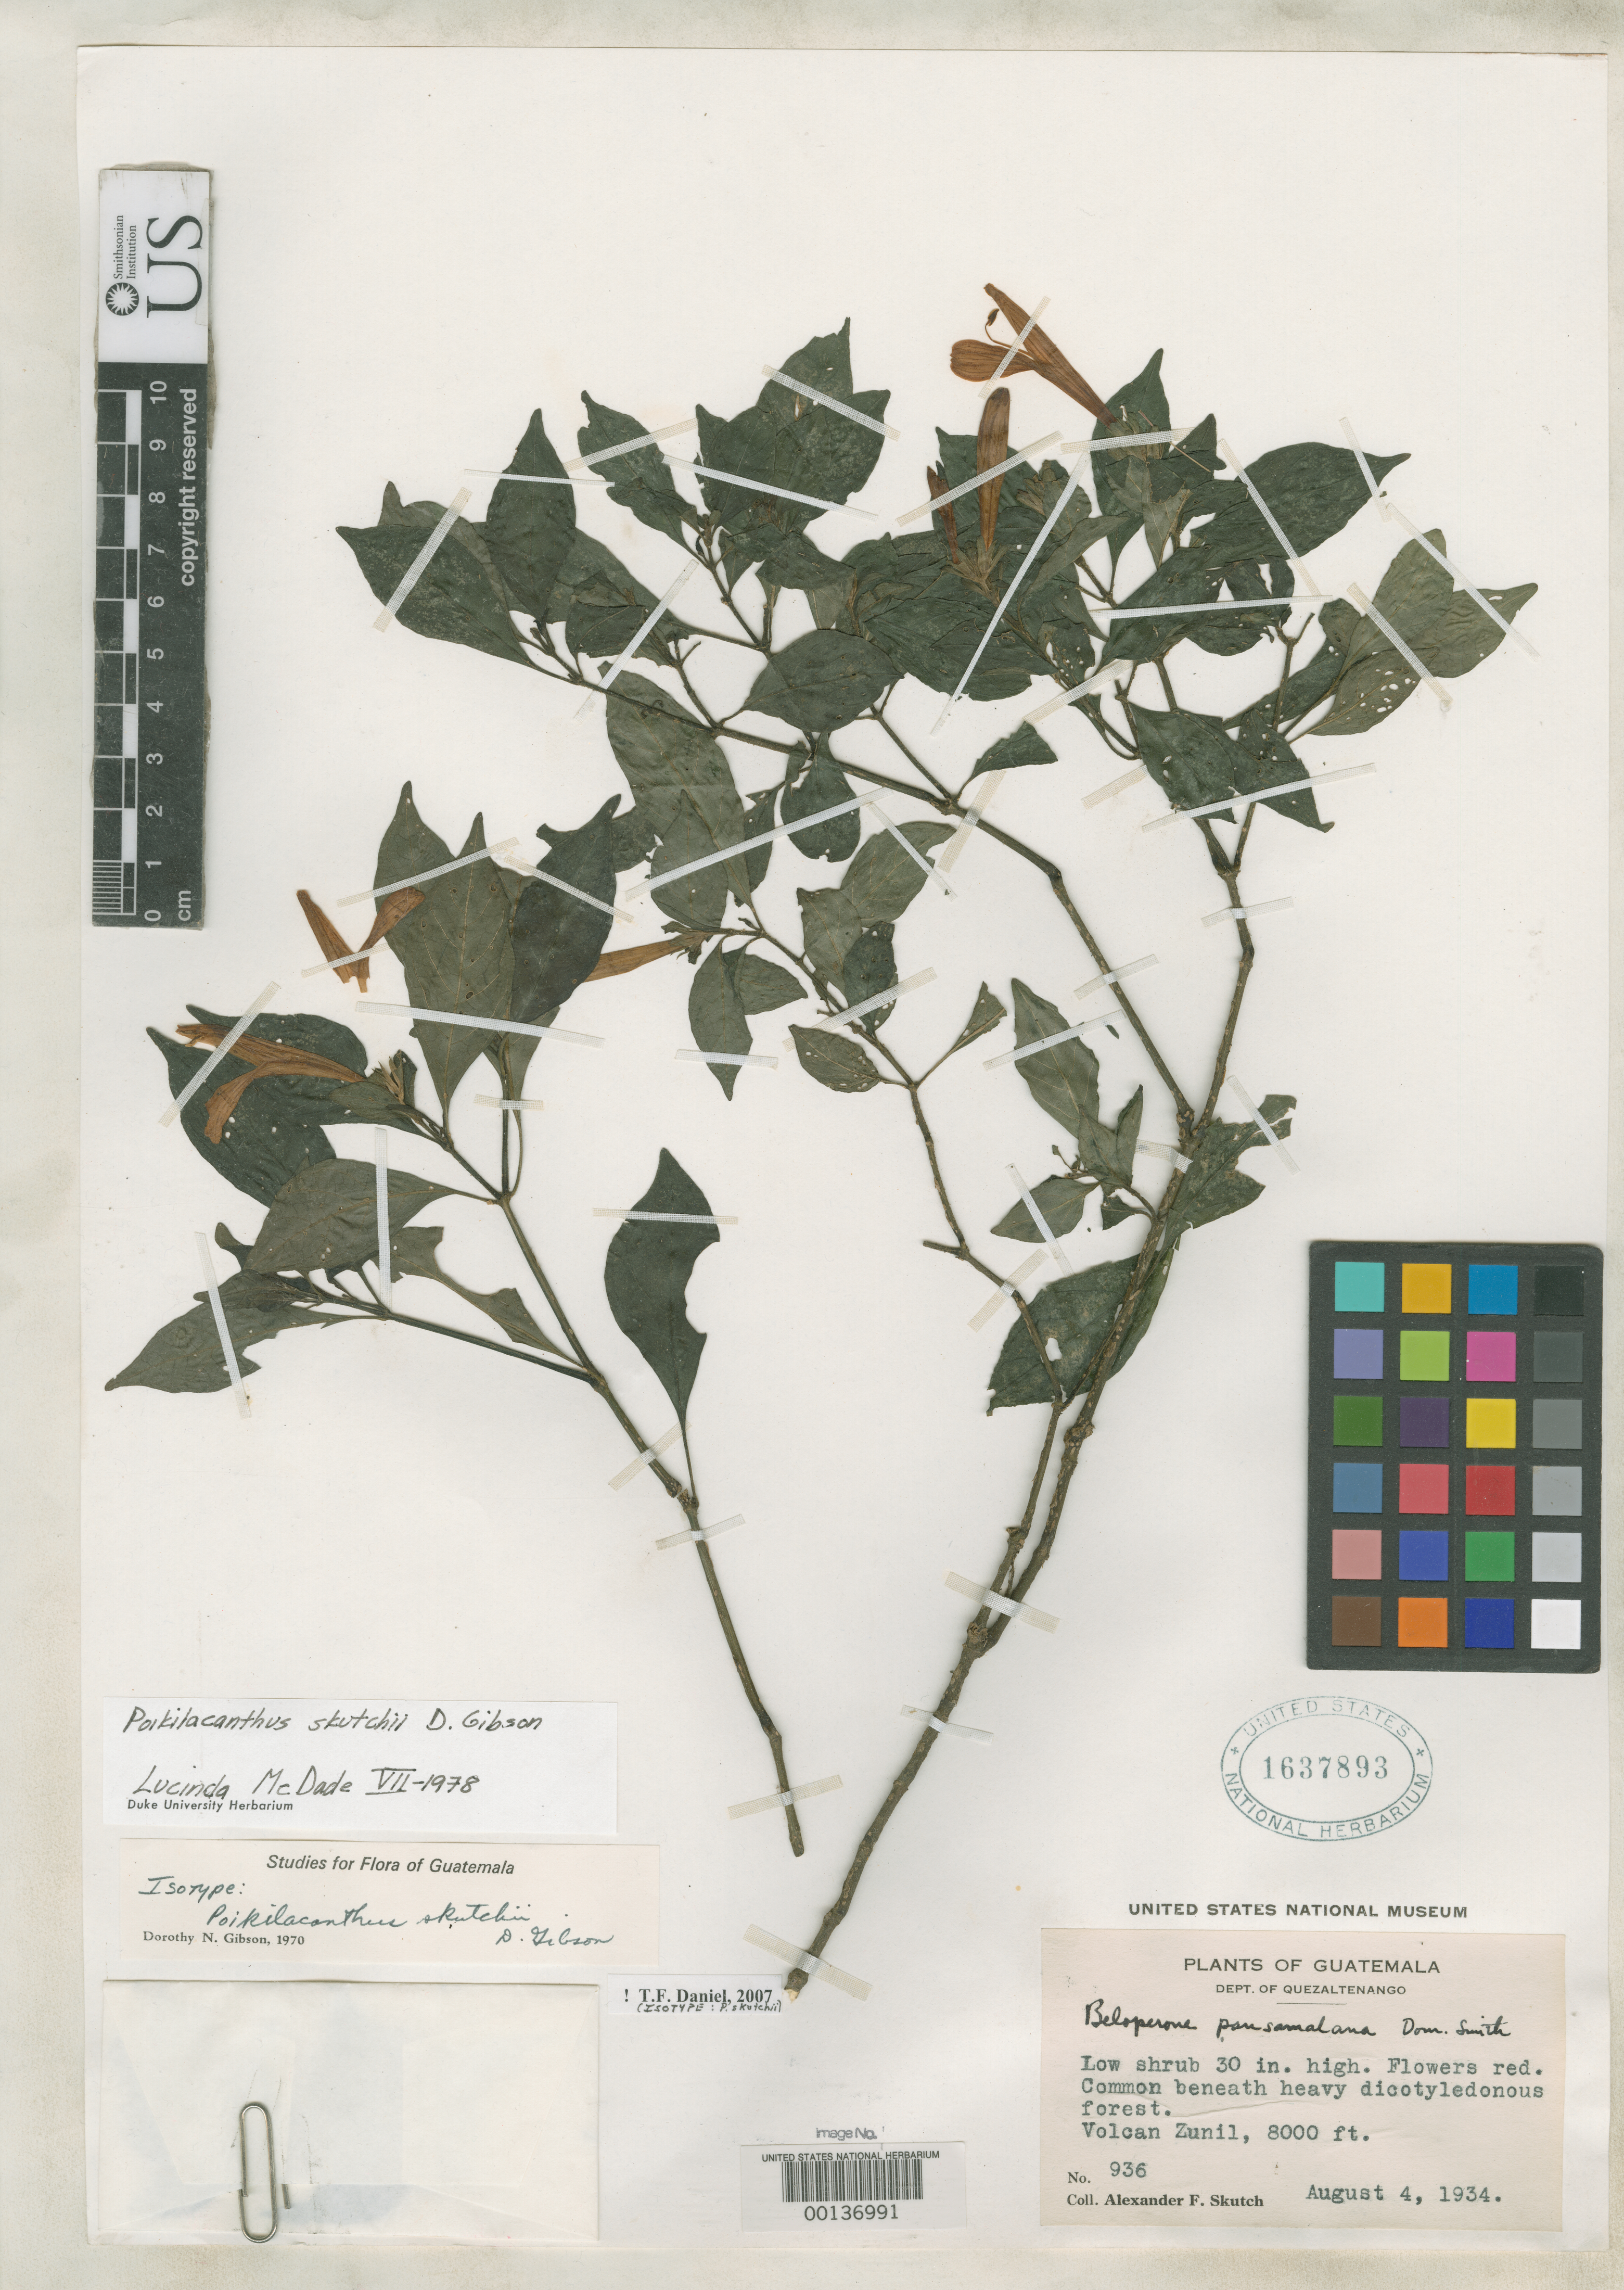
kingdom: Plantae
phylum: Tracheophyta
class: Magnoliopsida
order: Lamiales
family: Acanthaceae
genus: Poikilacanthus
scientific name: Poikilacanthus skutchii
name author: D.N. Gibson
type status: Isotype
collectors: A. F. Skutch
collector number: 936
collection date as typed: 04 Aug 1934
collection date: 1934-08-04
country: Guatemala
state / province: Quetzaltenango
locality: Volcan Zunil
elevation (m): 2438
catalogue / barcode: US 1637893